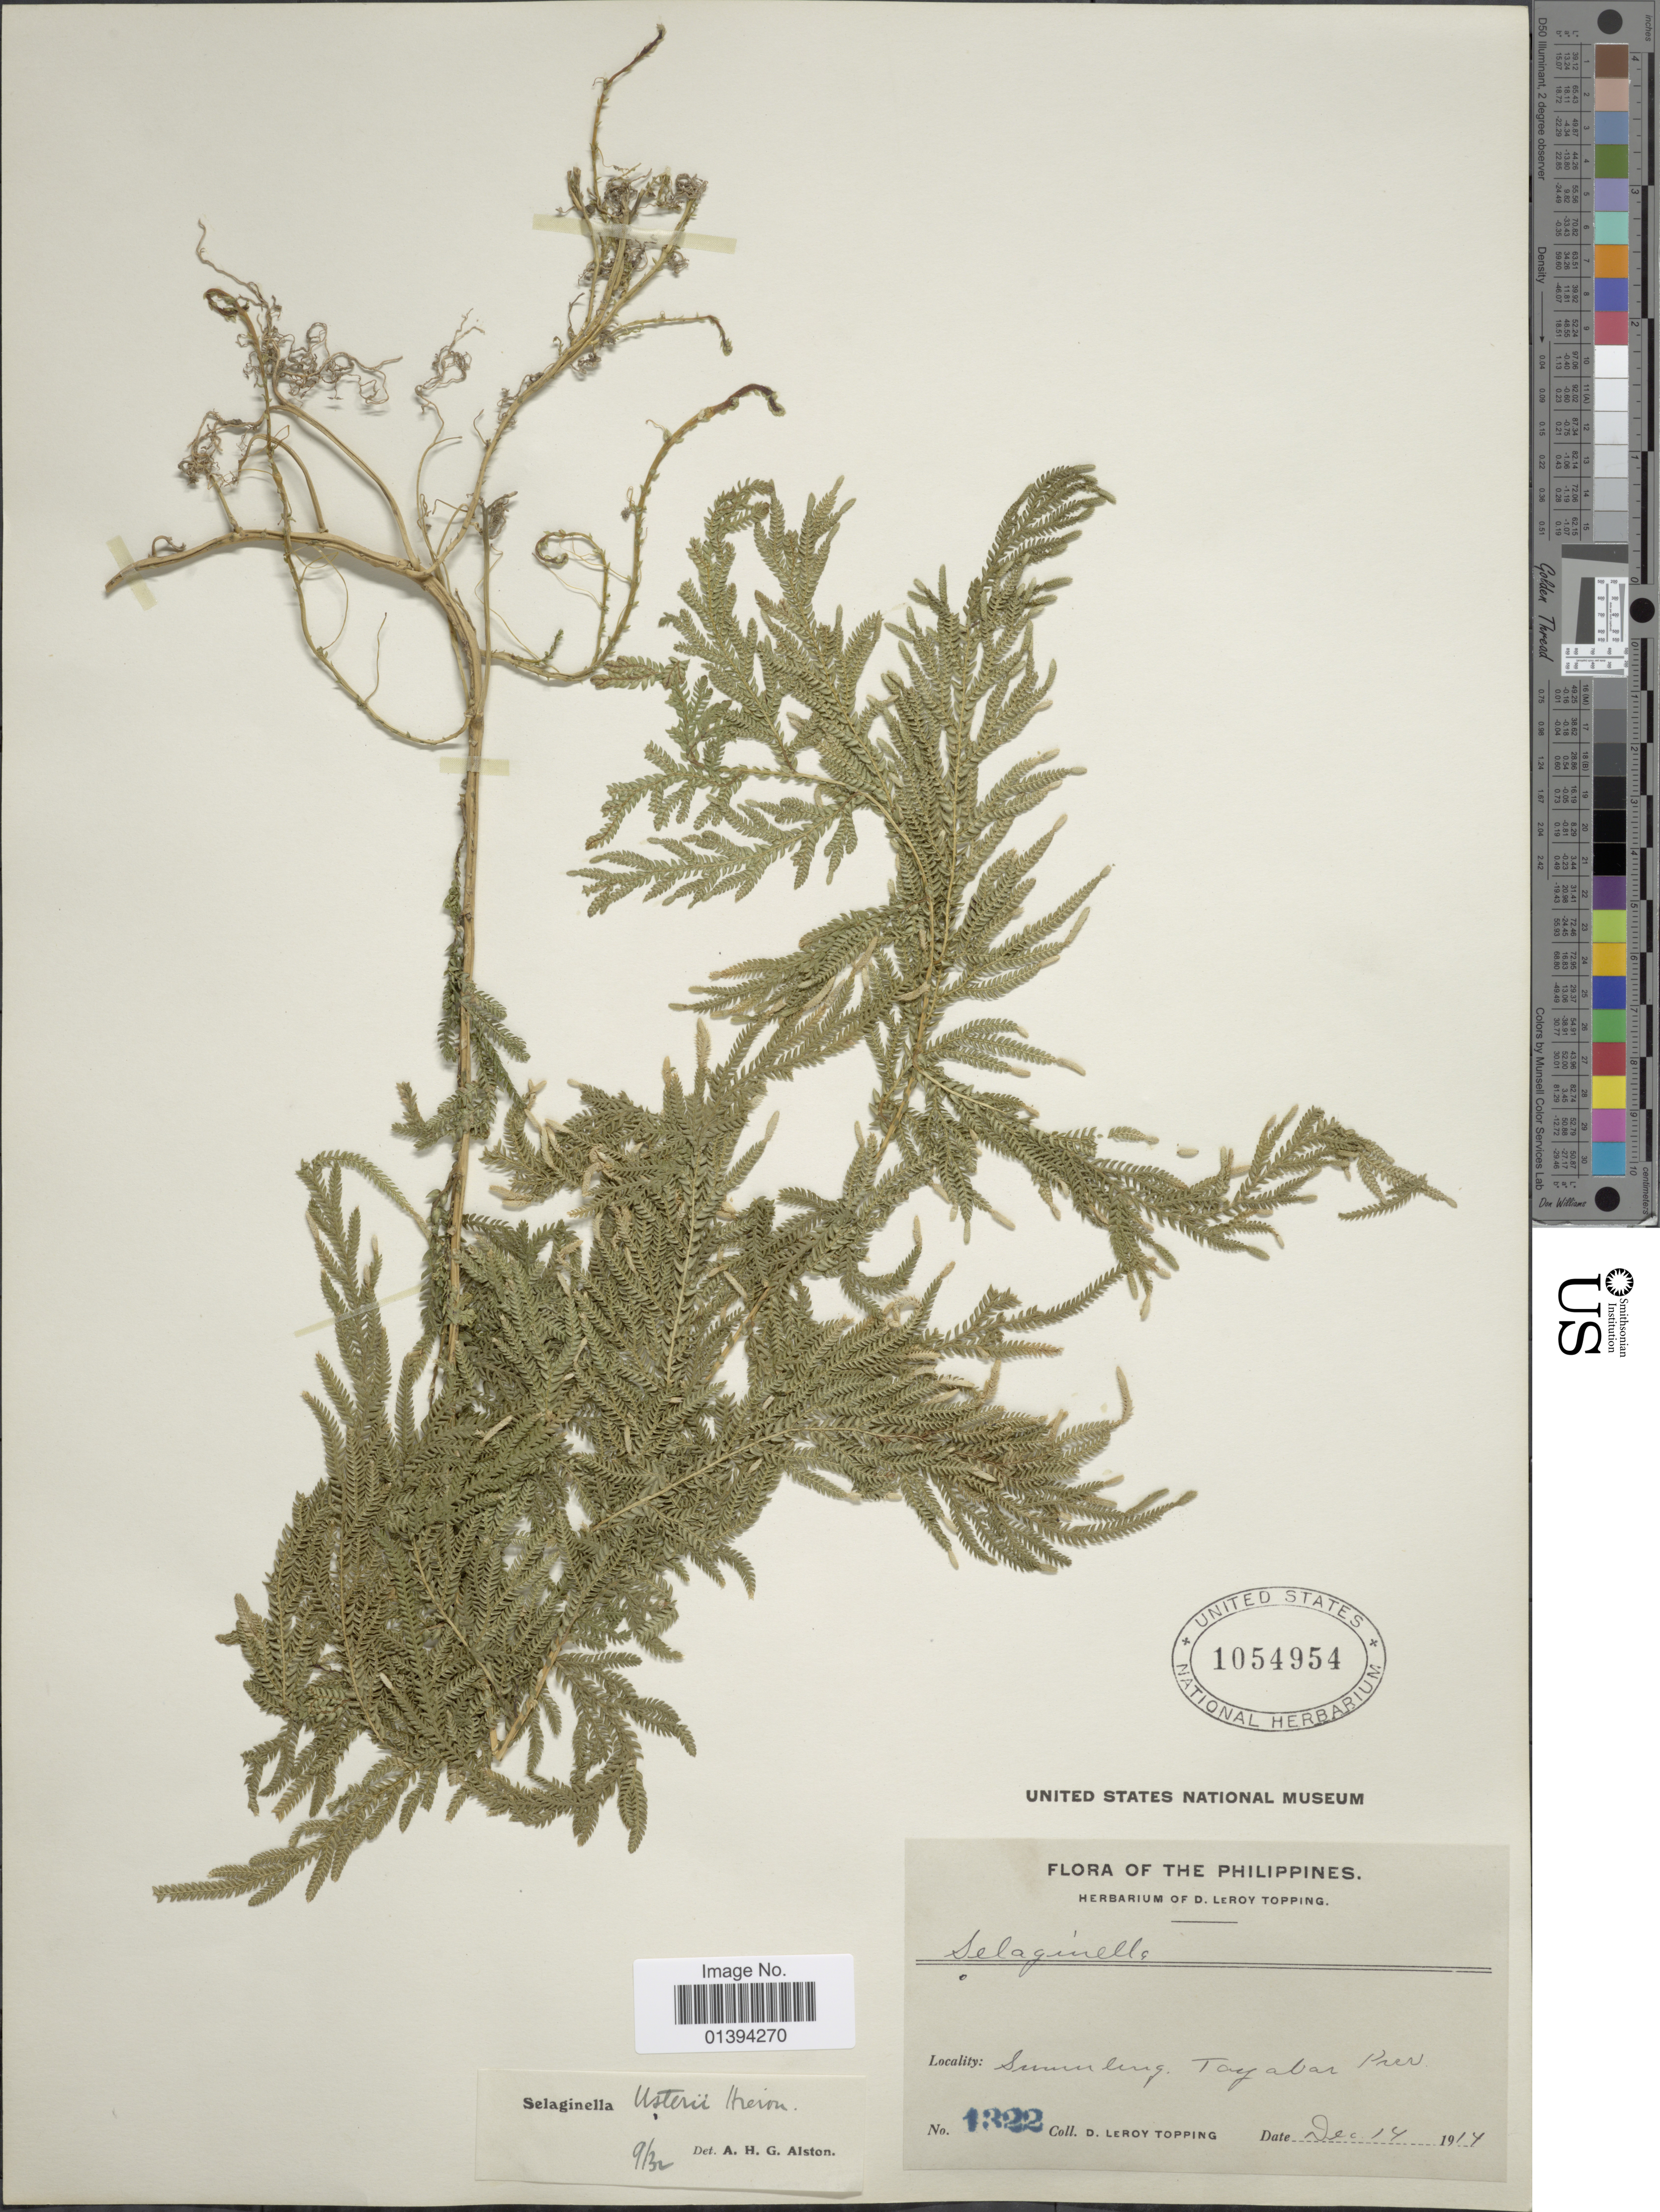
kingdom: Plantae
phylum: Tracheophyta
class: Lycopodiopsida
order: Selaginellales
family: Selaginellaceae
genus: Selaginella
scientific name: Selaginella usterii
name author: Hieron.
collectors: D. L. Topping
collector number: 1322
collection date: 1914-12-14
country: Philippines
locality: Summerling, Tayabas Prov.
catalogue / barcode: US 1054954